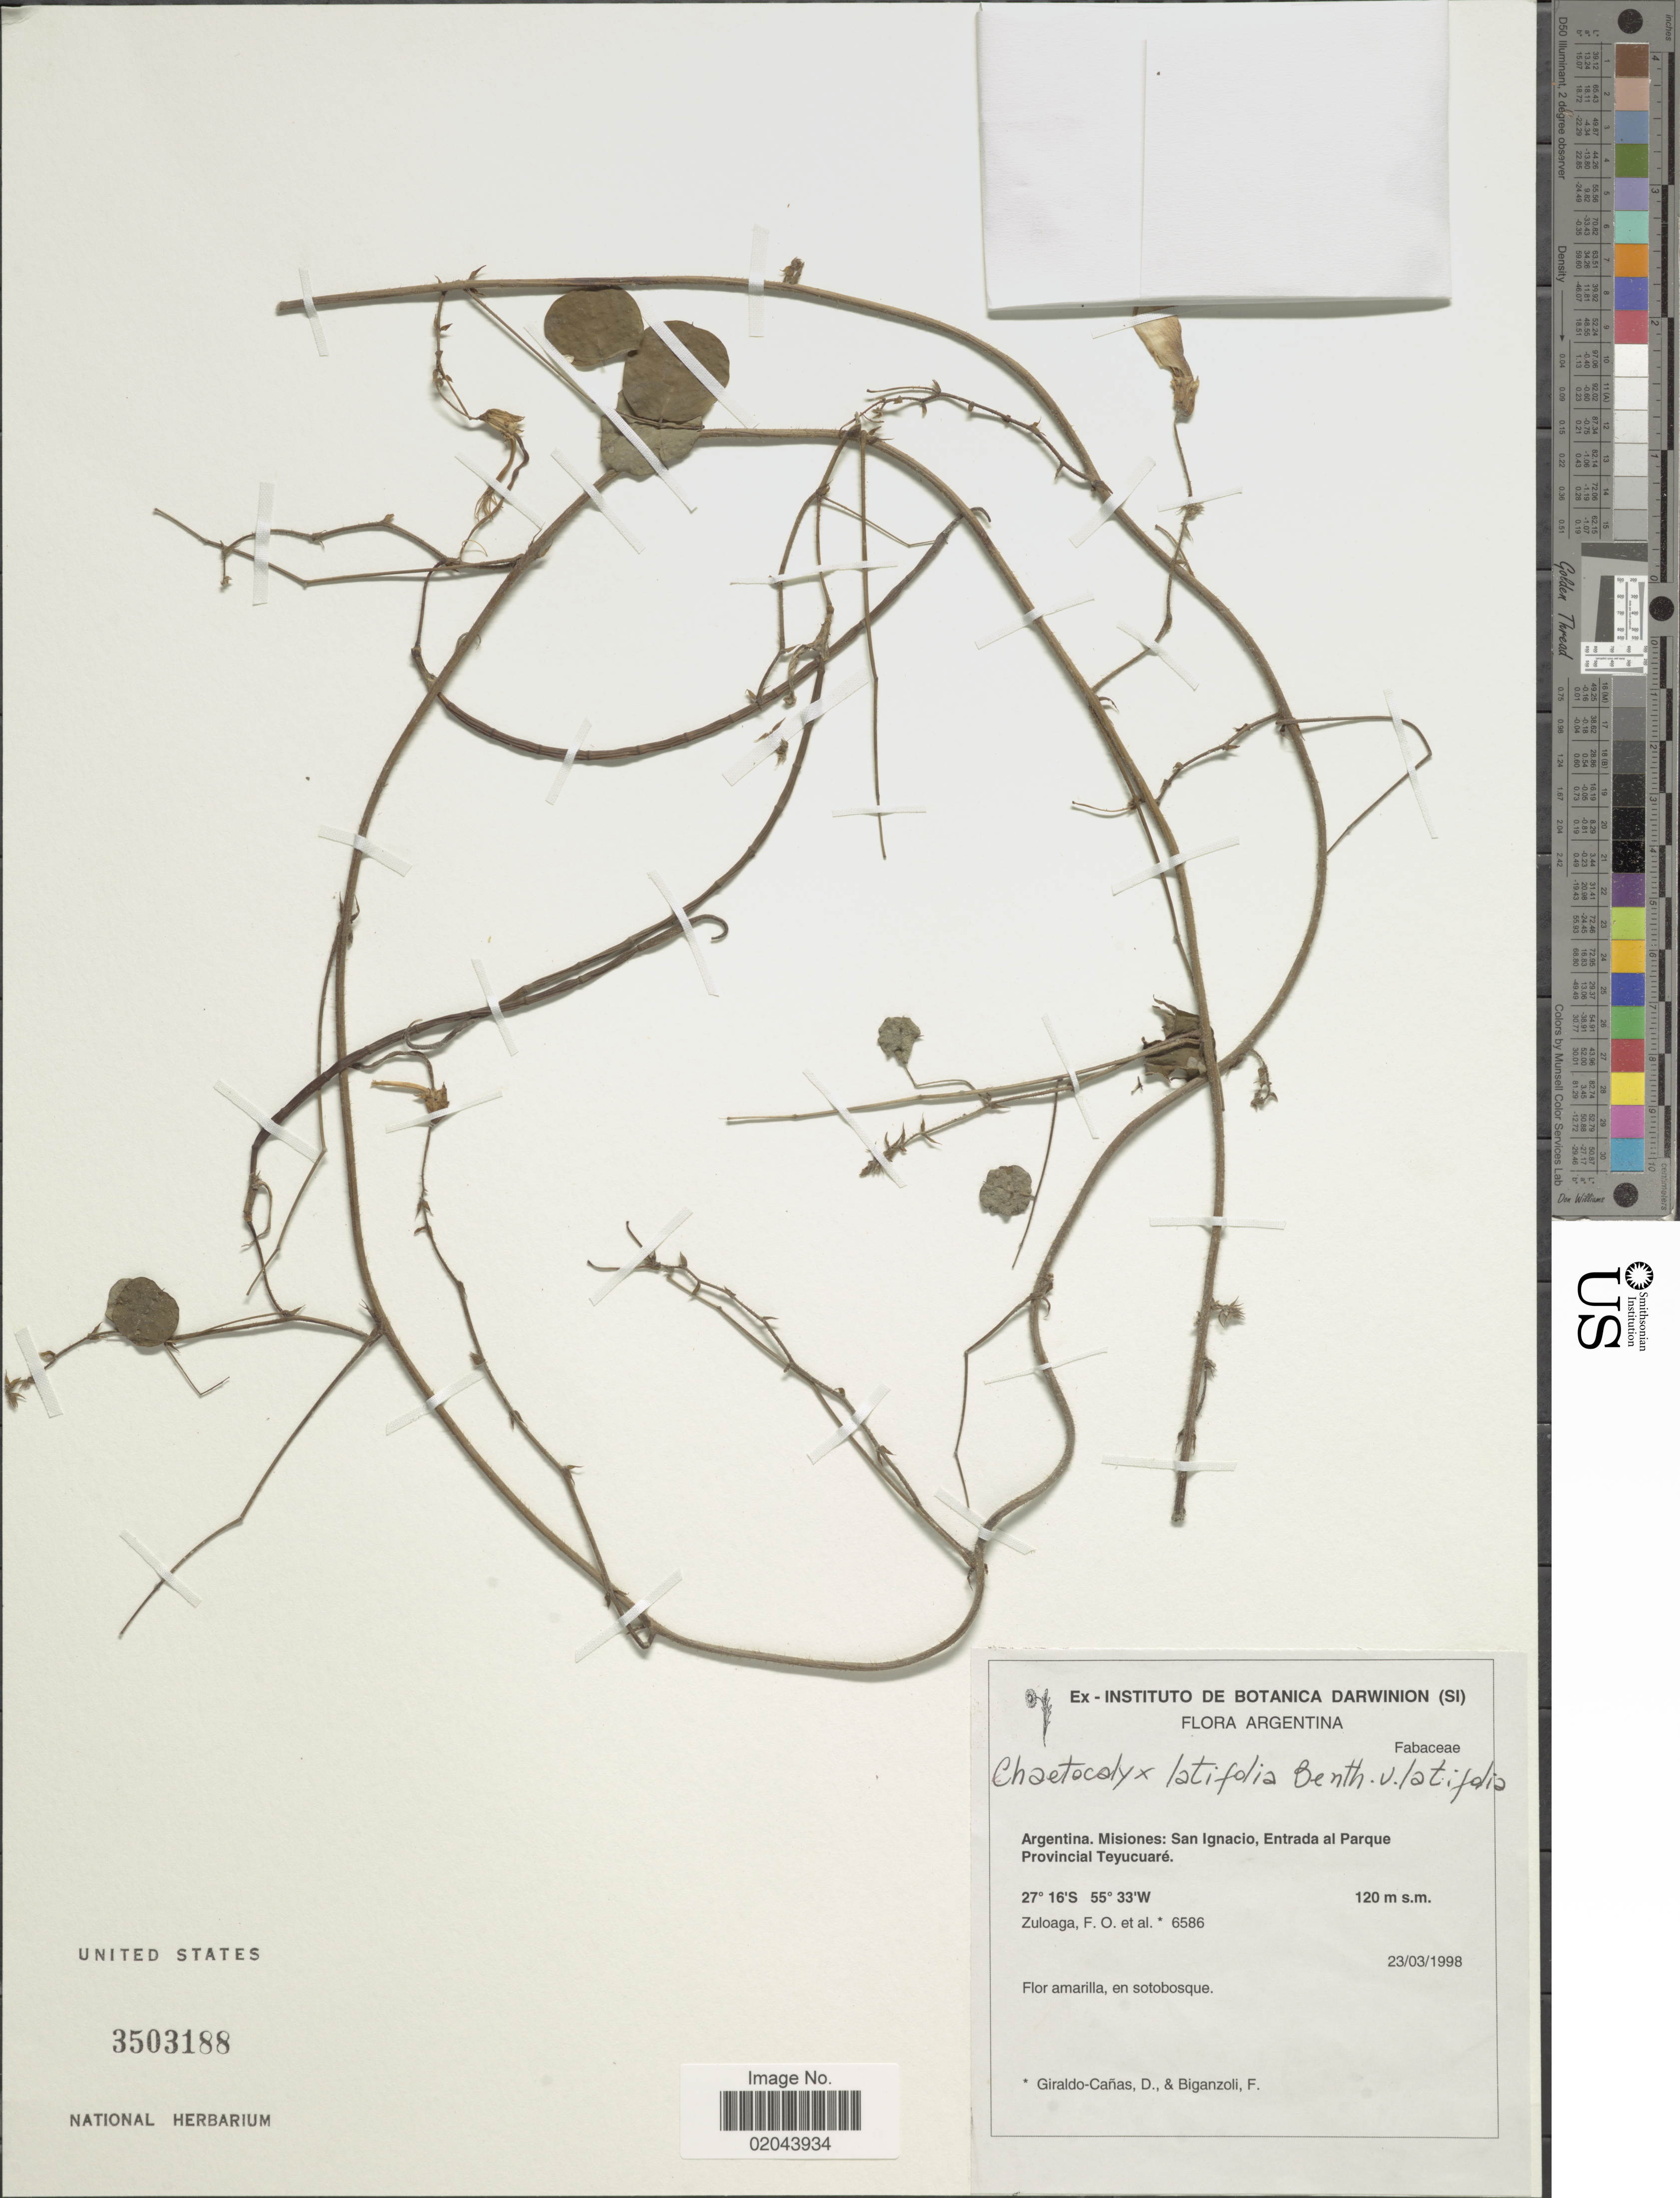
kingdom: Plantae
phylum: Tracheophyta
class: Magnoliopsida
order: Fabales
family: Fabaceae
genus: Chaetocalyx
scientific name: Chaetocalyx latifolia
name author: Benth.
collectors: F. O. Zuloaga, D. Giraldo-Cañas & F. Biganzoli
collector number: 6586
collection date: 1998-03-23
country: Argentina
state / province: Misiones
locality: San Ignacio, Entrada al Parque Provincial Teyucuaré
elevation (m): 120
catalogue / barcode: US 3503188